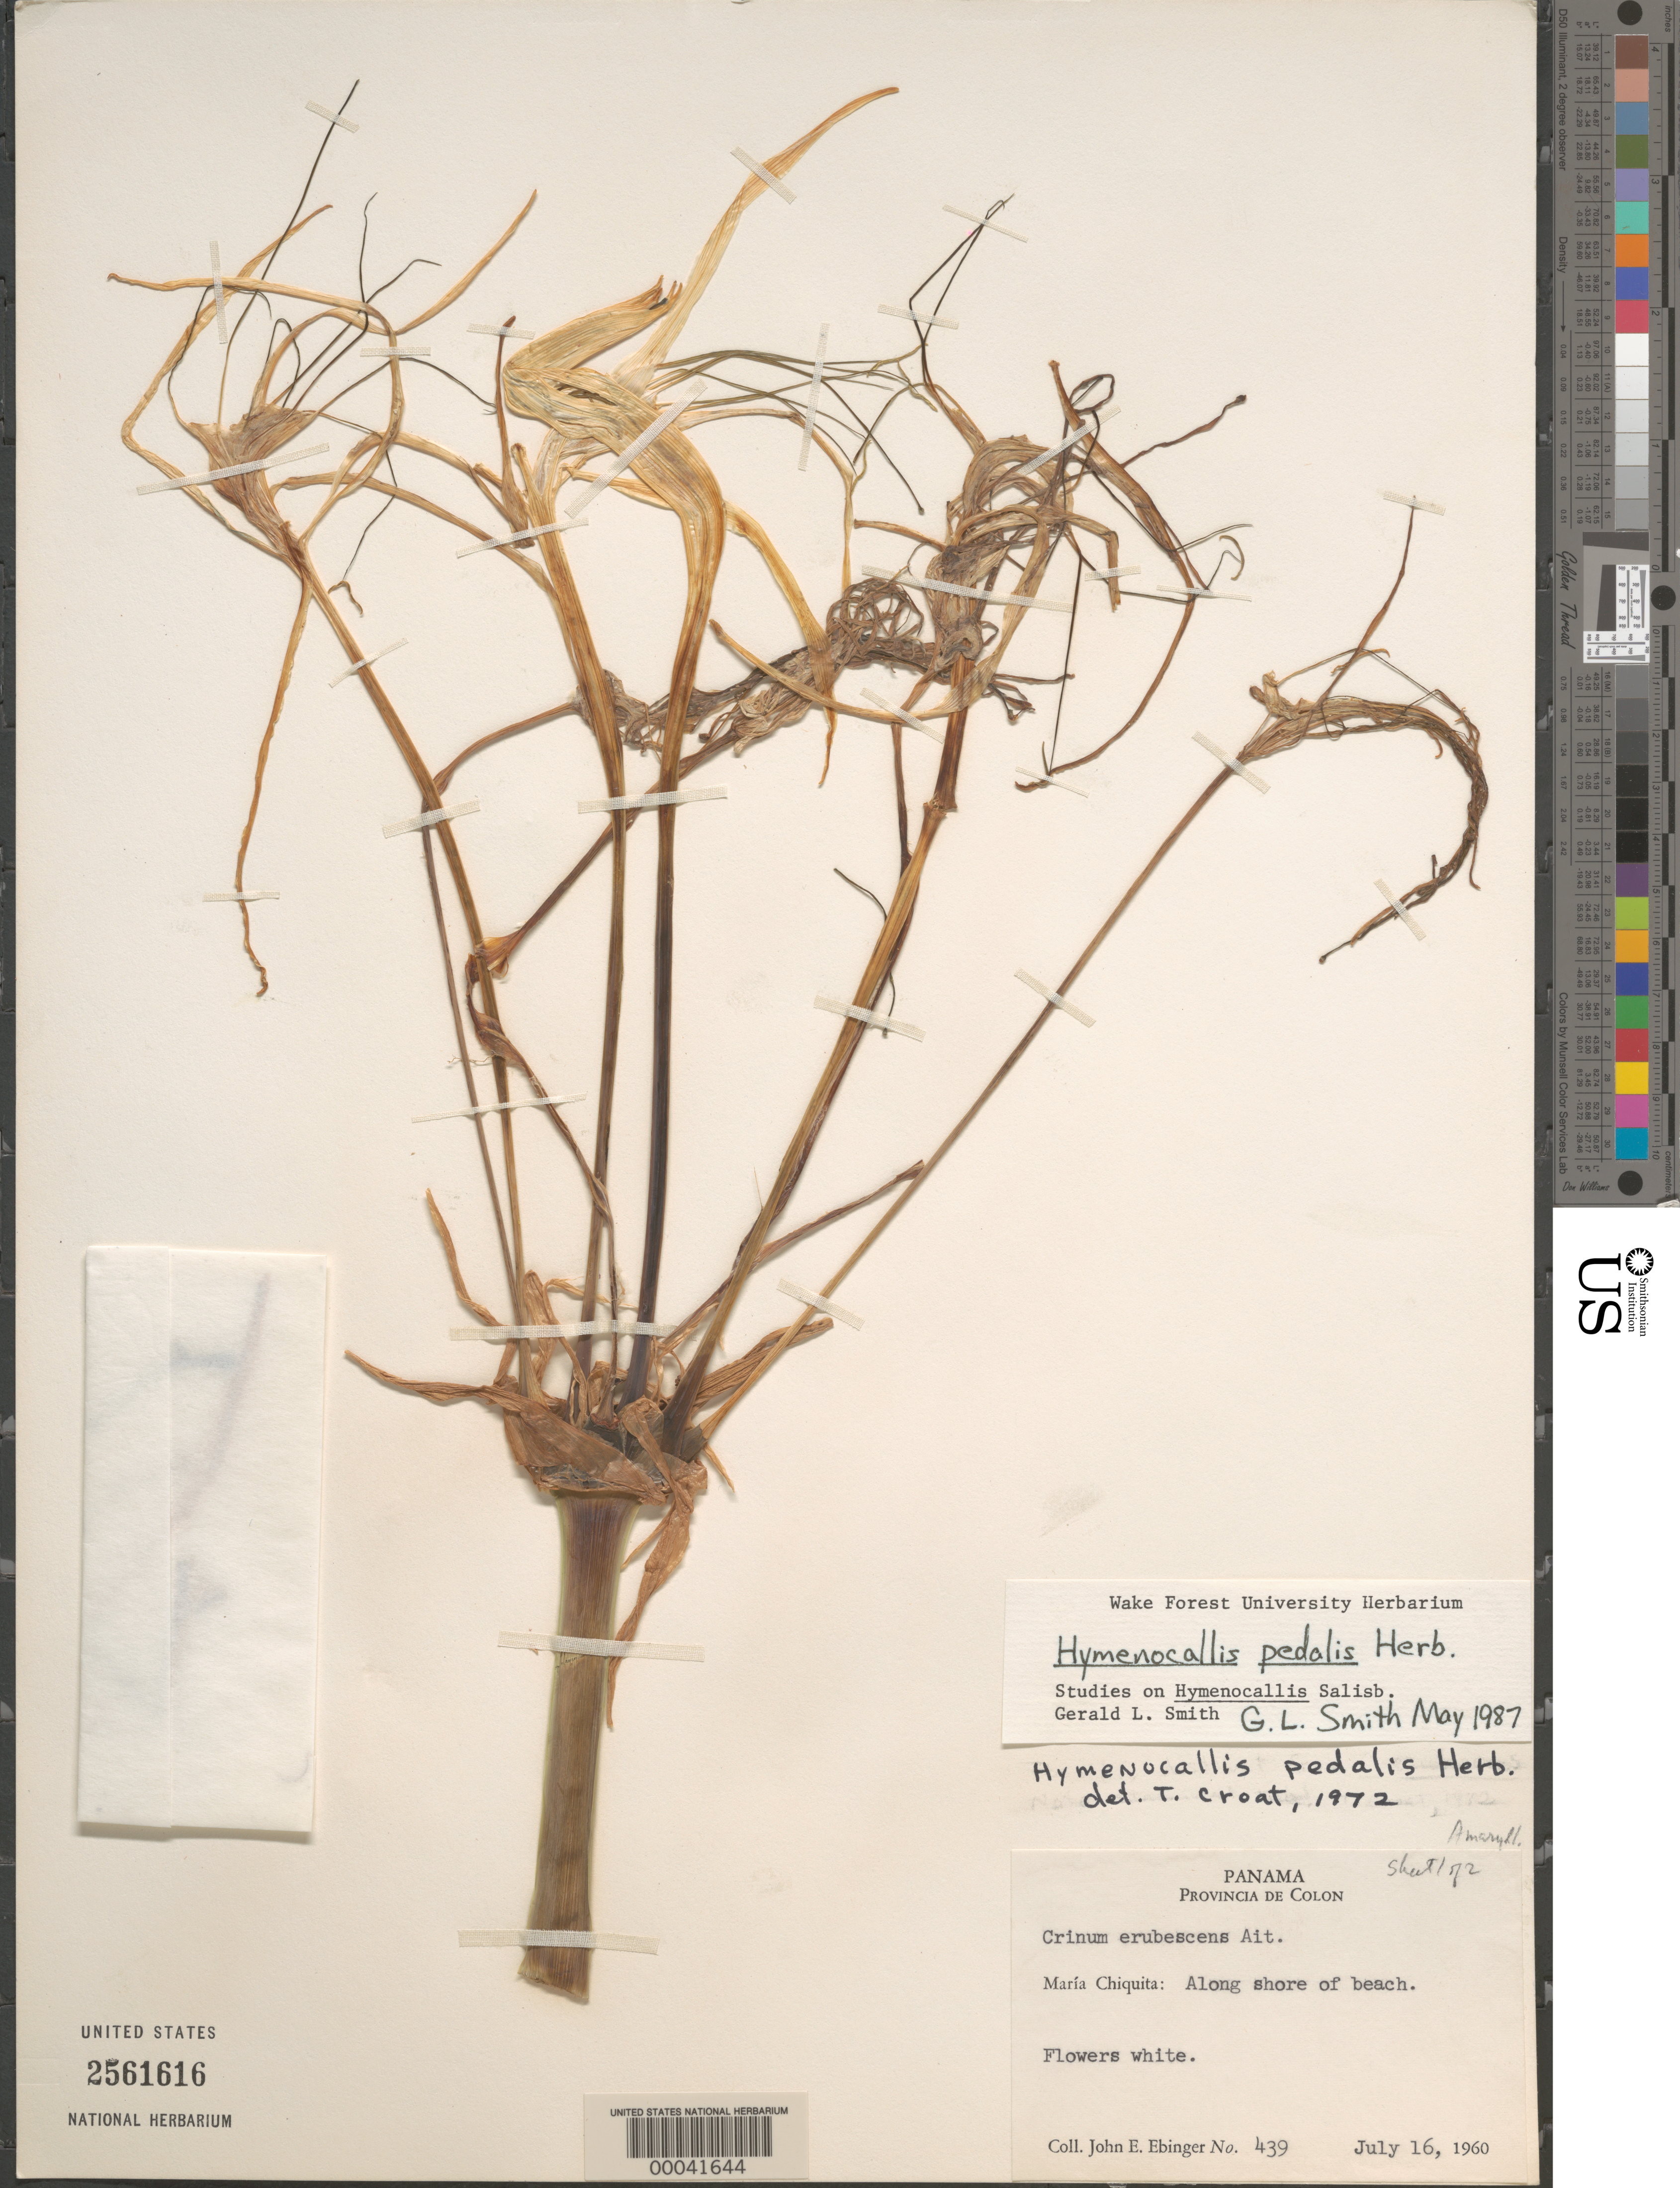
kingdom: Plantae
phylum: Tracheophyta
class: Liliopsida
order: Asparagales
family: Amaryllidaceae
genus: Hymenocallis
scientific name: Hymenocallis pedalis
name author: Herb.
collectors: J. Ebinger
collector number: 439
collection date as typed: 16 Jul 1960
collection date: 1960-07-16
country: Panama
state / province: Colón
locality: Maria Chiquita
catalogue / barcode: US 2561616